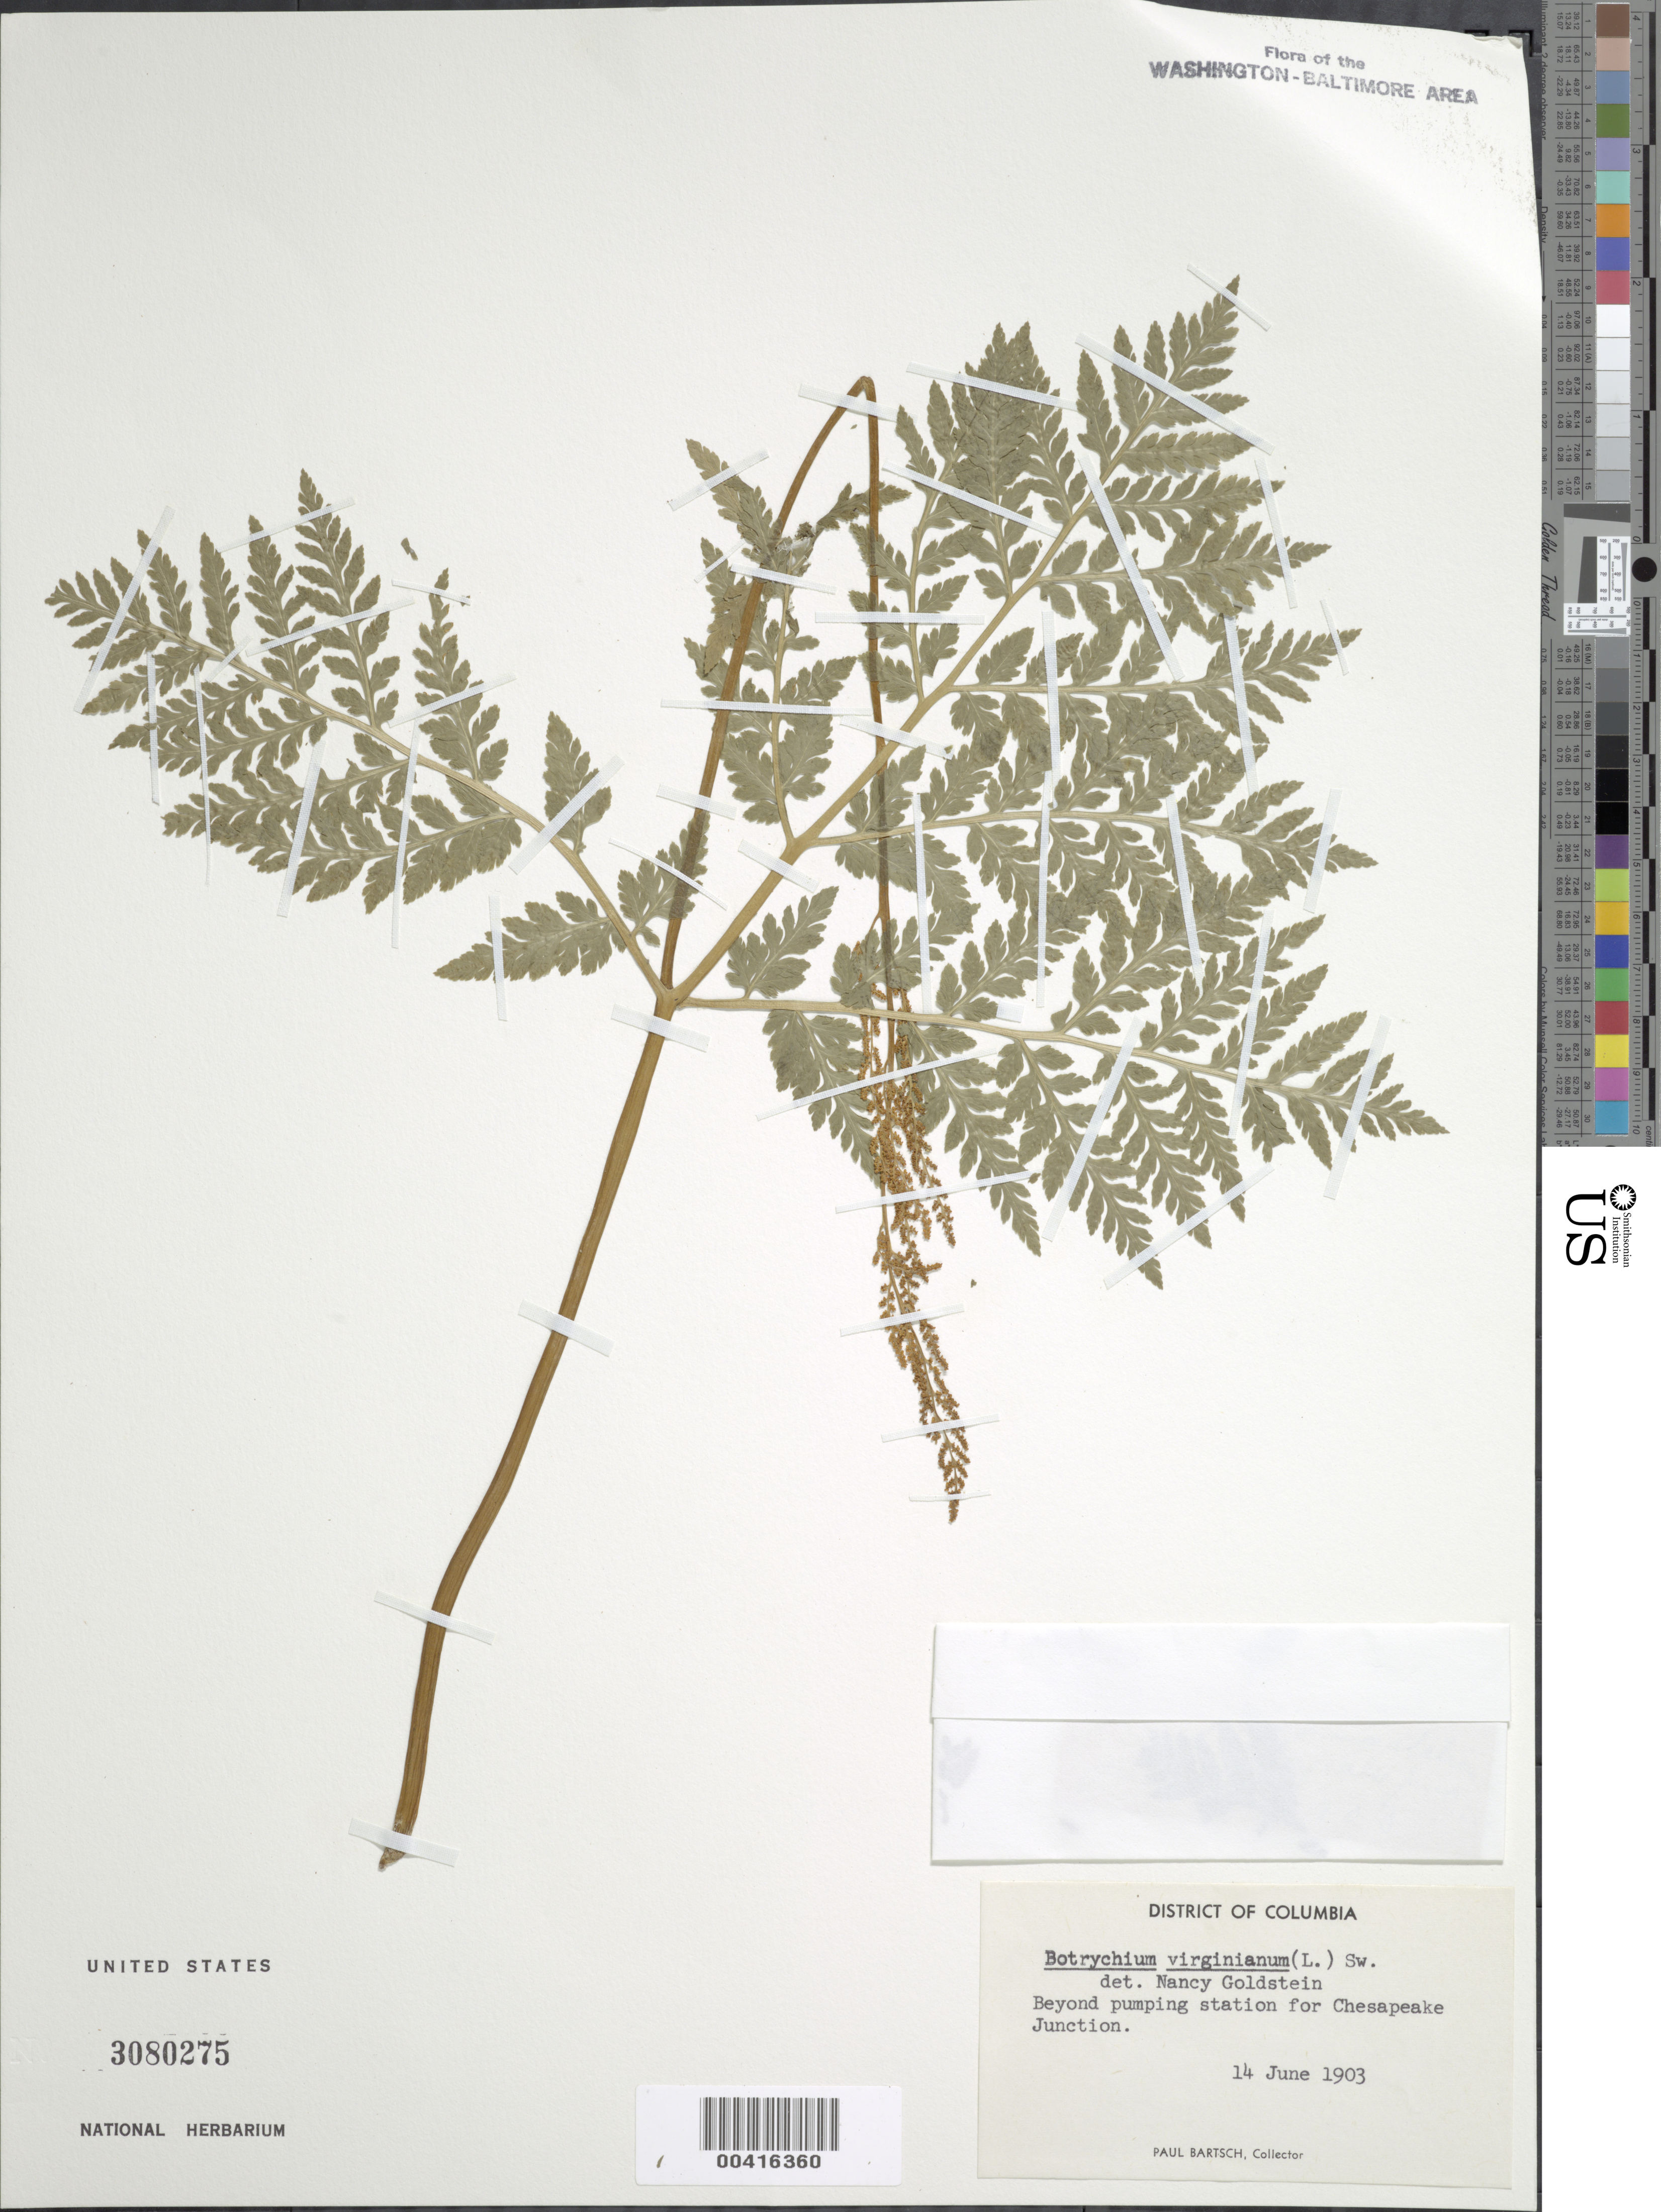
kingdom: Plantae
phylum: Tracheophyta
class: Polypodiopsida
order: Ophioglossales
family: Ophioglossaceae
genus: Botrychium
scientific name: Botrychium virginianum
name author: (L.) Sw.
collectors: P. Bartsch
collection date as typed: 14 Jun 1903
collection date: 1903-06-14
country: United States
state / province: Maryland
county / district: Prince George's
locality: Beyond Pumping Station for Chesapeake Junction (= Seat Pleasant)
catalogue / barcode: US 3080275